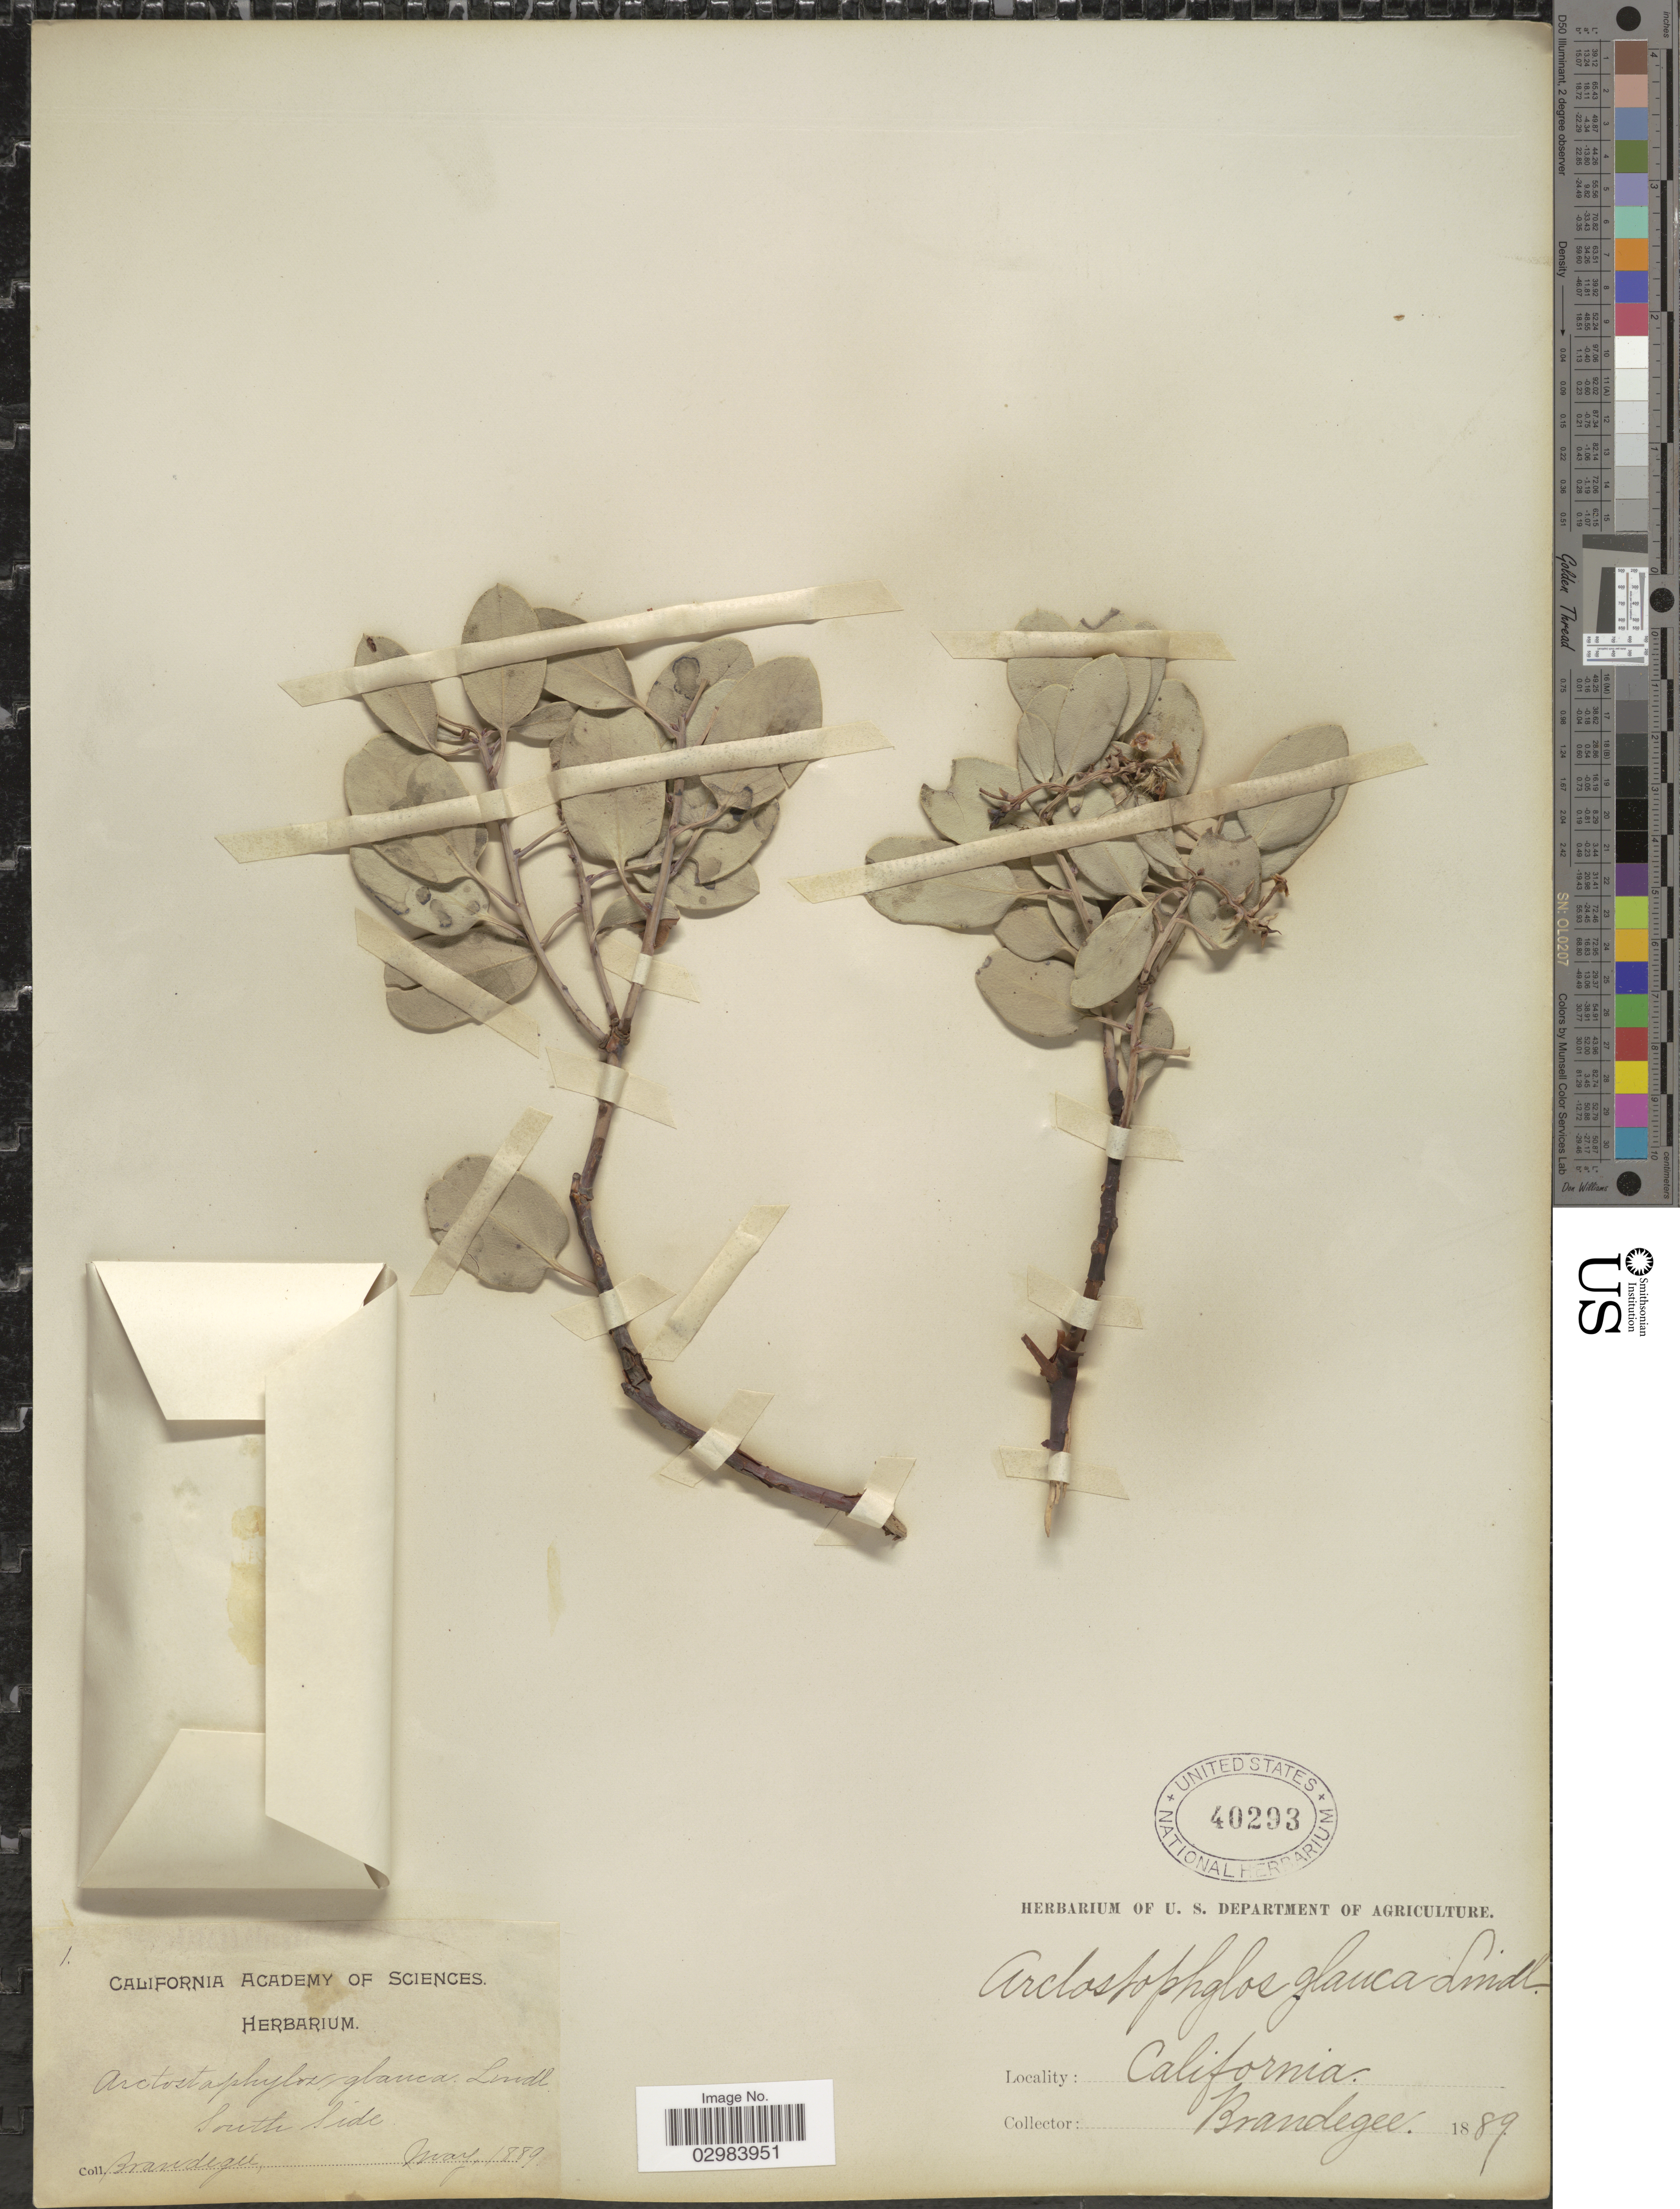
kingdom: Plantae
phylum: Tracheophyta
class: Magnoliopsida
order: Ericales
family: Ericaceae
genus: Arctostaphylos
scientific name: Arctostaphylos glauca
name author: Lindl.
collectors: -- Brandegee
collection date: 1889-05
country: United States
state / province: California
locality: South Side.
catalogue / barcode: US 40293